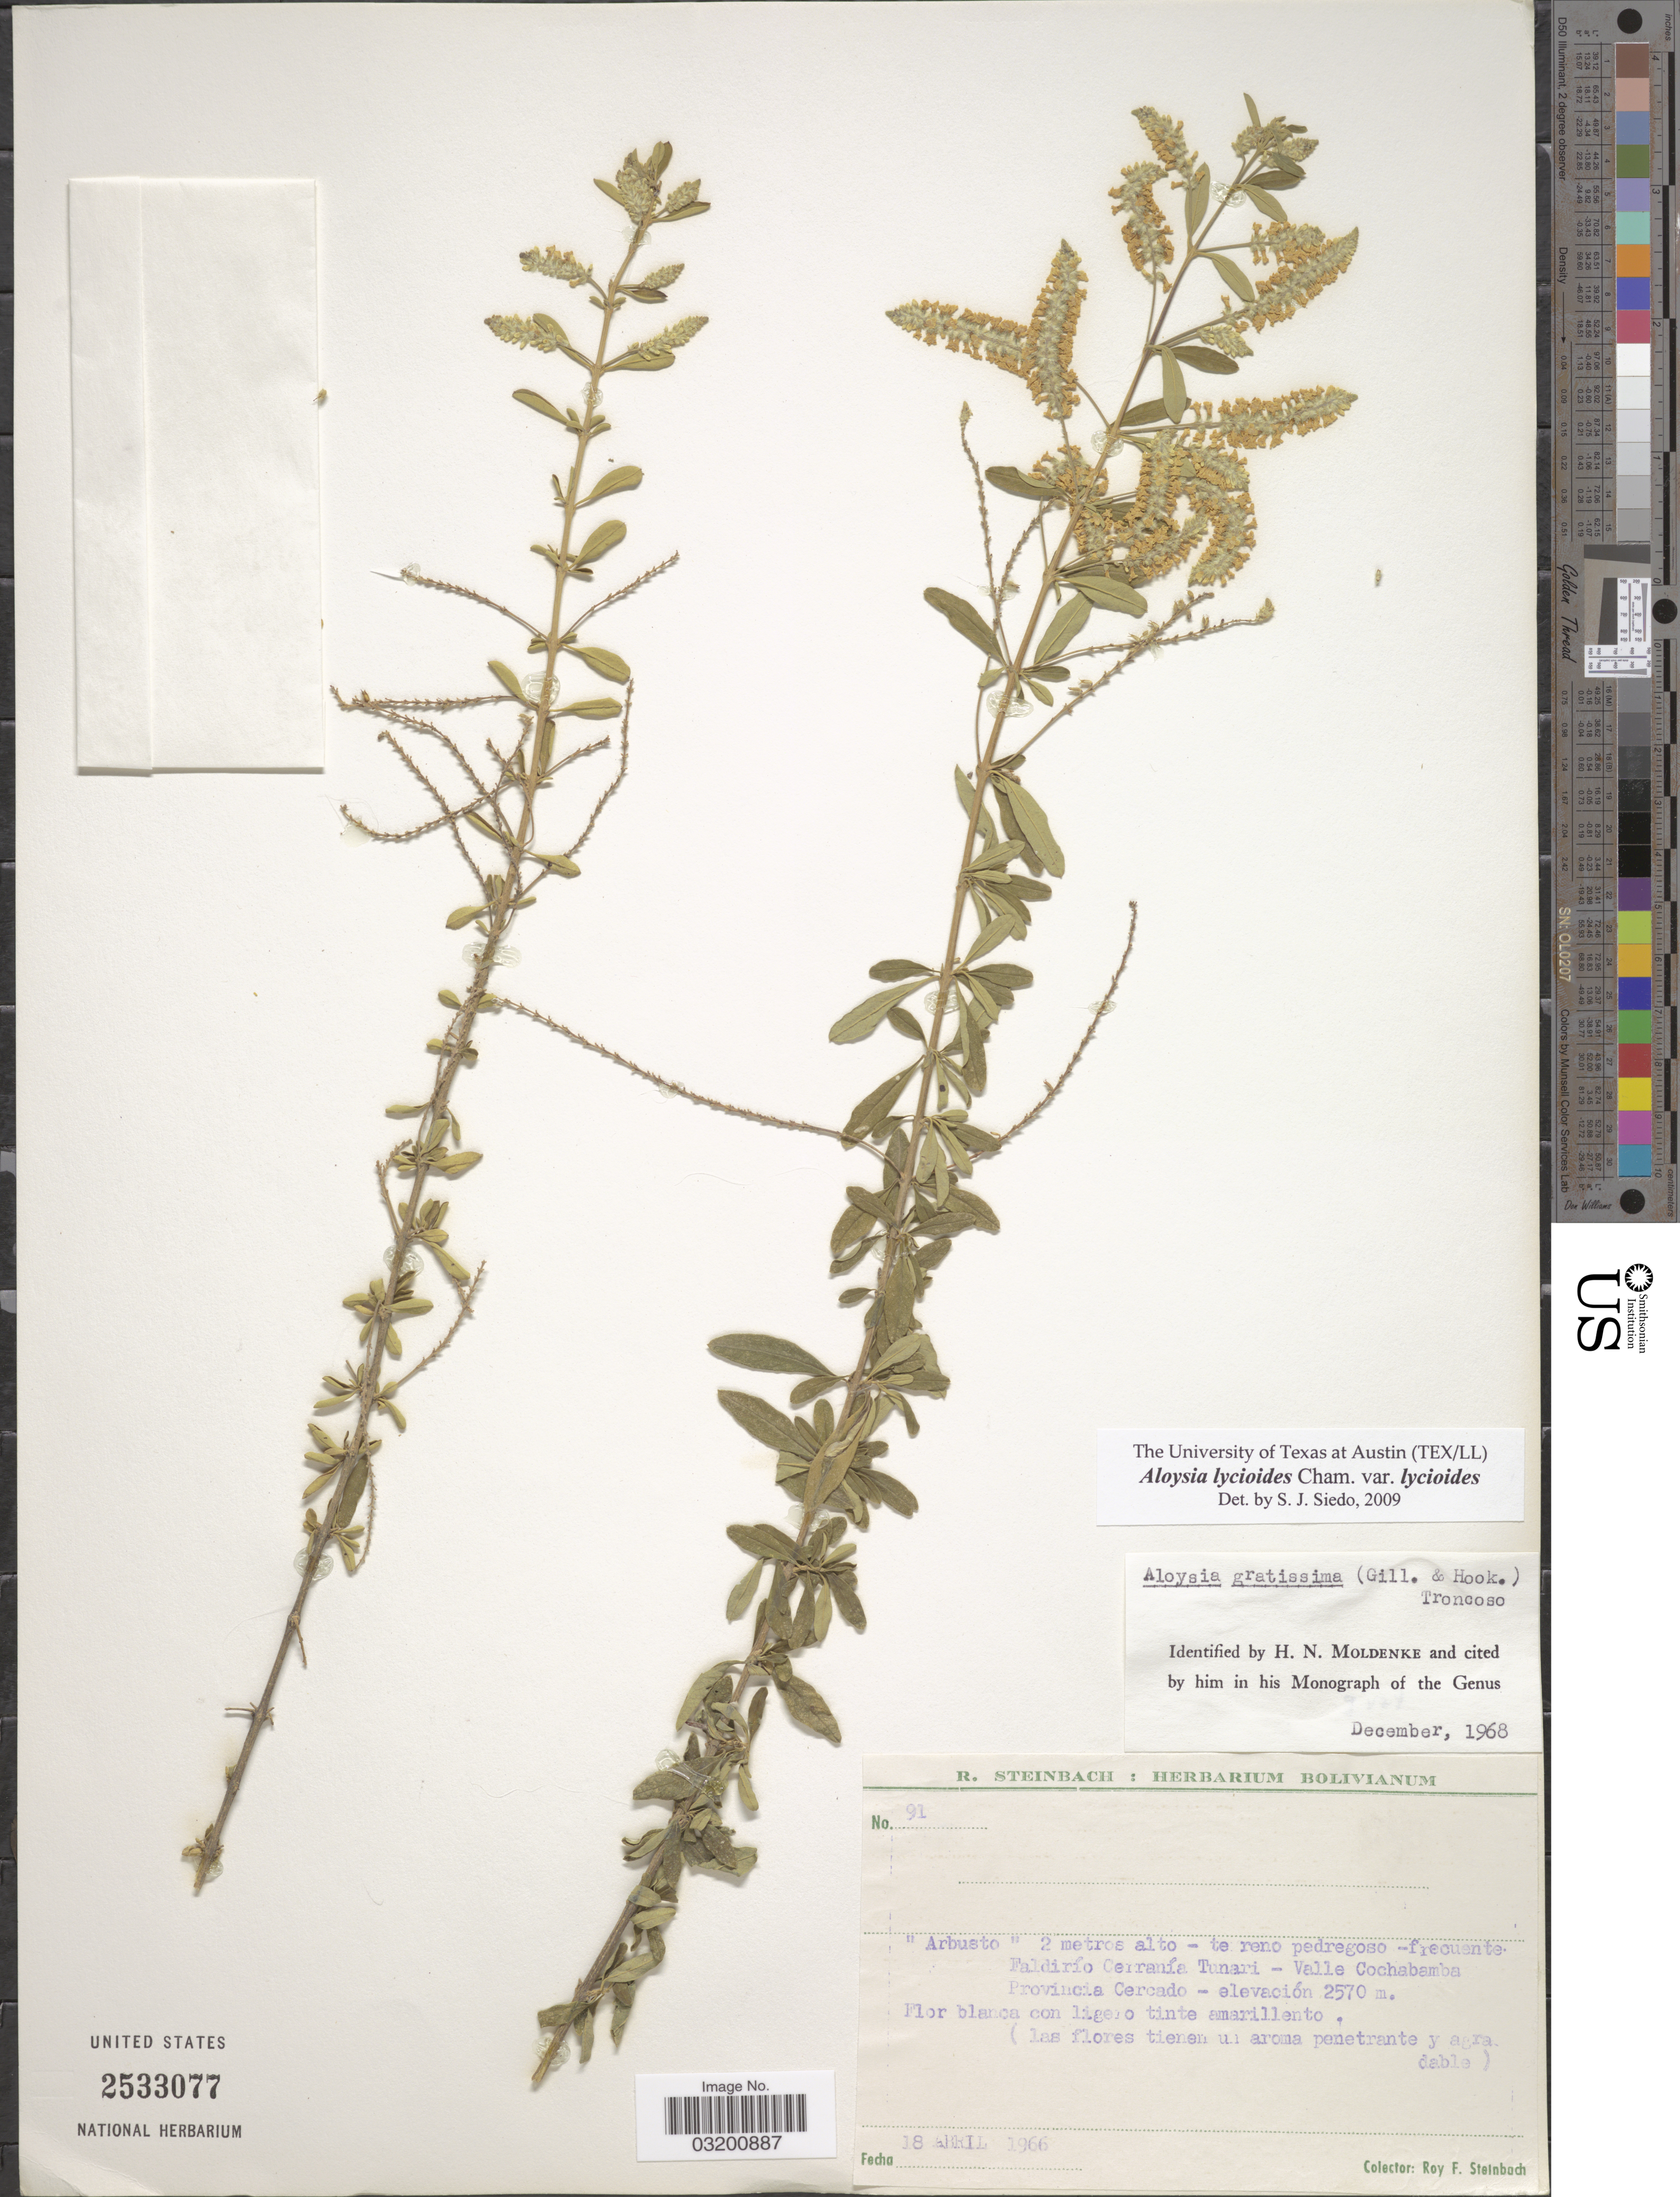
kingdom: Plantae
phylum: Tracheophyta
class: Magnoliopsida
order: Lamiales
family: Verbenaceae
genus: Aloysia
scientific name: Aloysia lycioides var. lycioides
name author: Cham.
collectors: R. F. Steinbach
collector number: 91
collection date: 1966-04-18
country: Bolivia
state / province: Cochabamba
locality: Faldirío Cerranía Tunari - Valle Cochabamba, Provincia Cercado.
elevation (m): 2570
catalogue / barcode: US 2533077